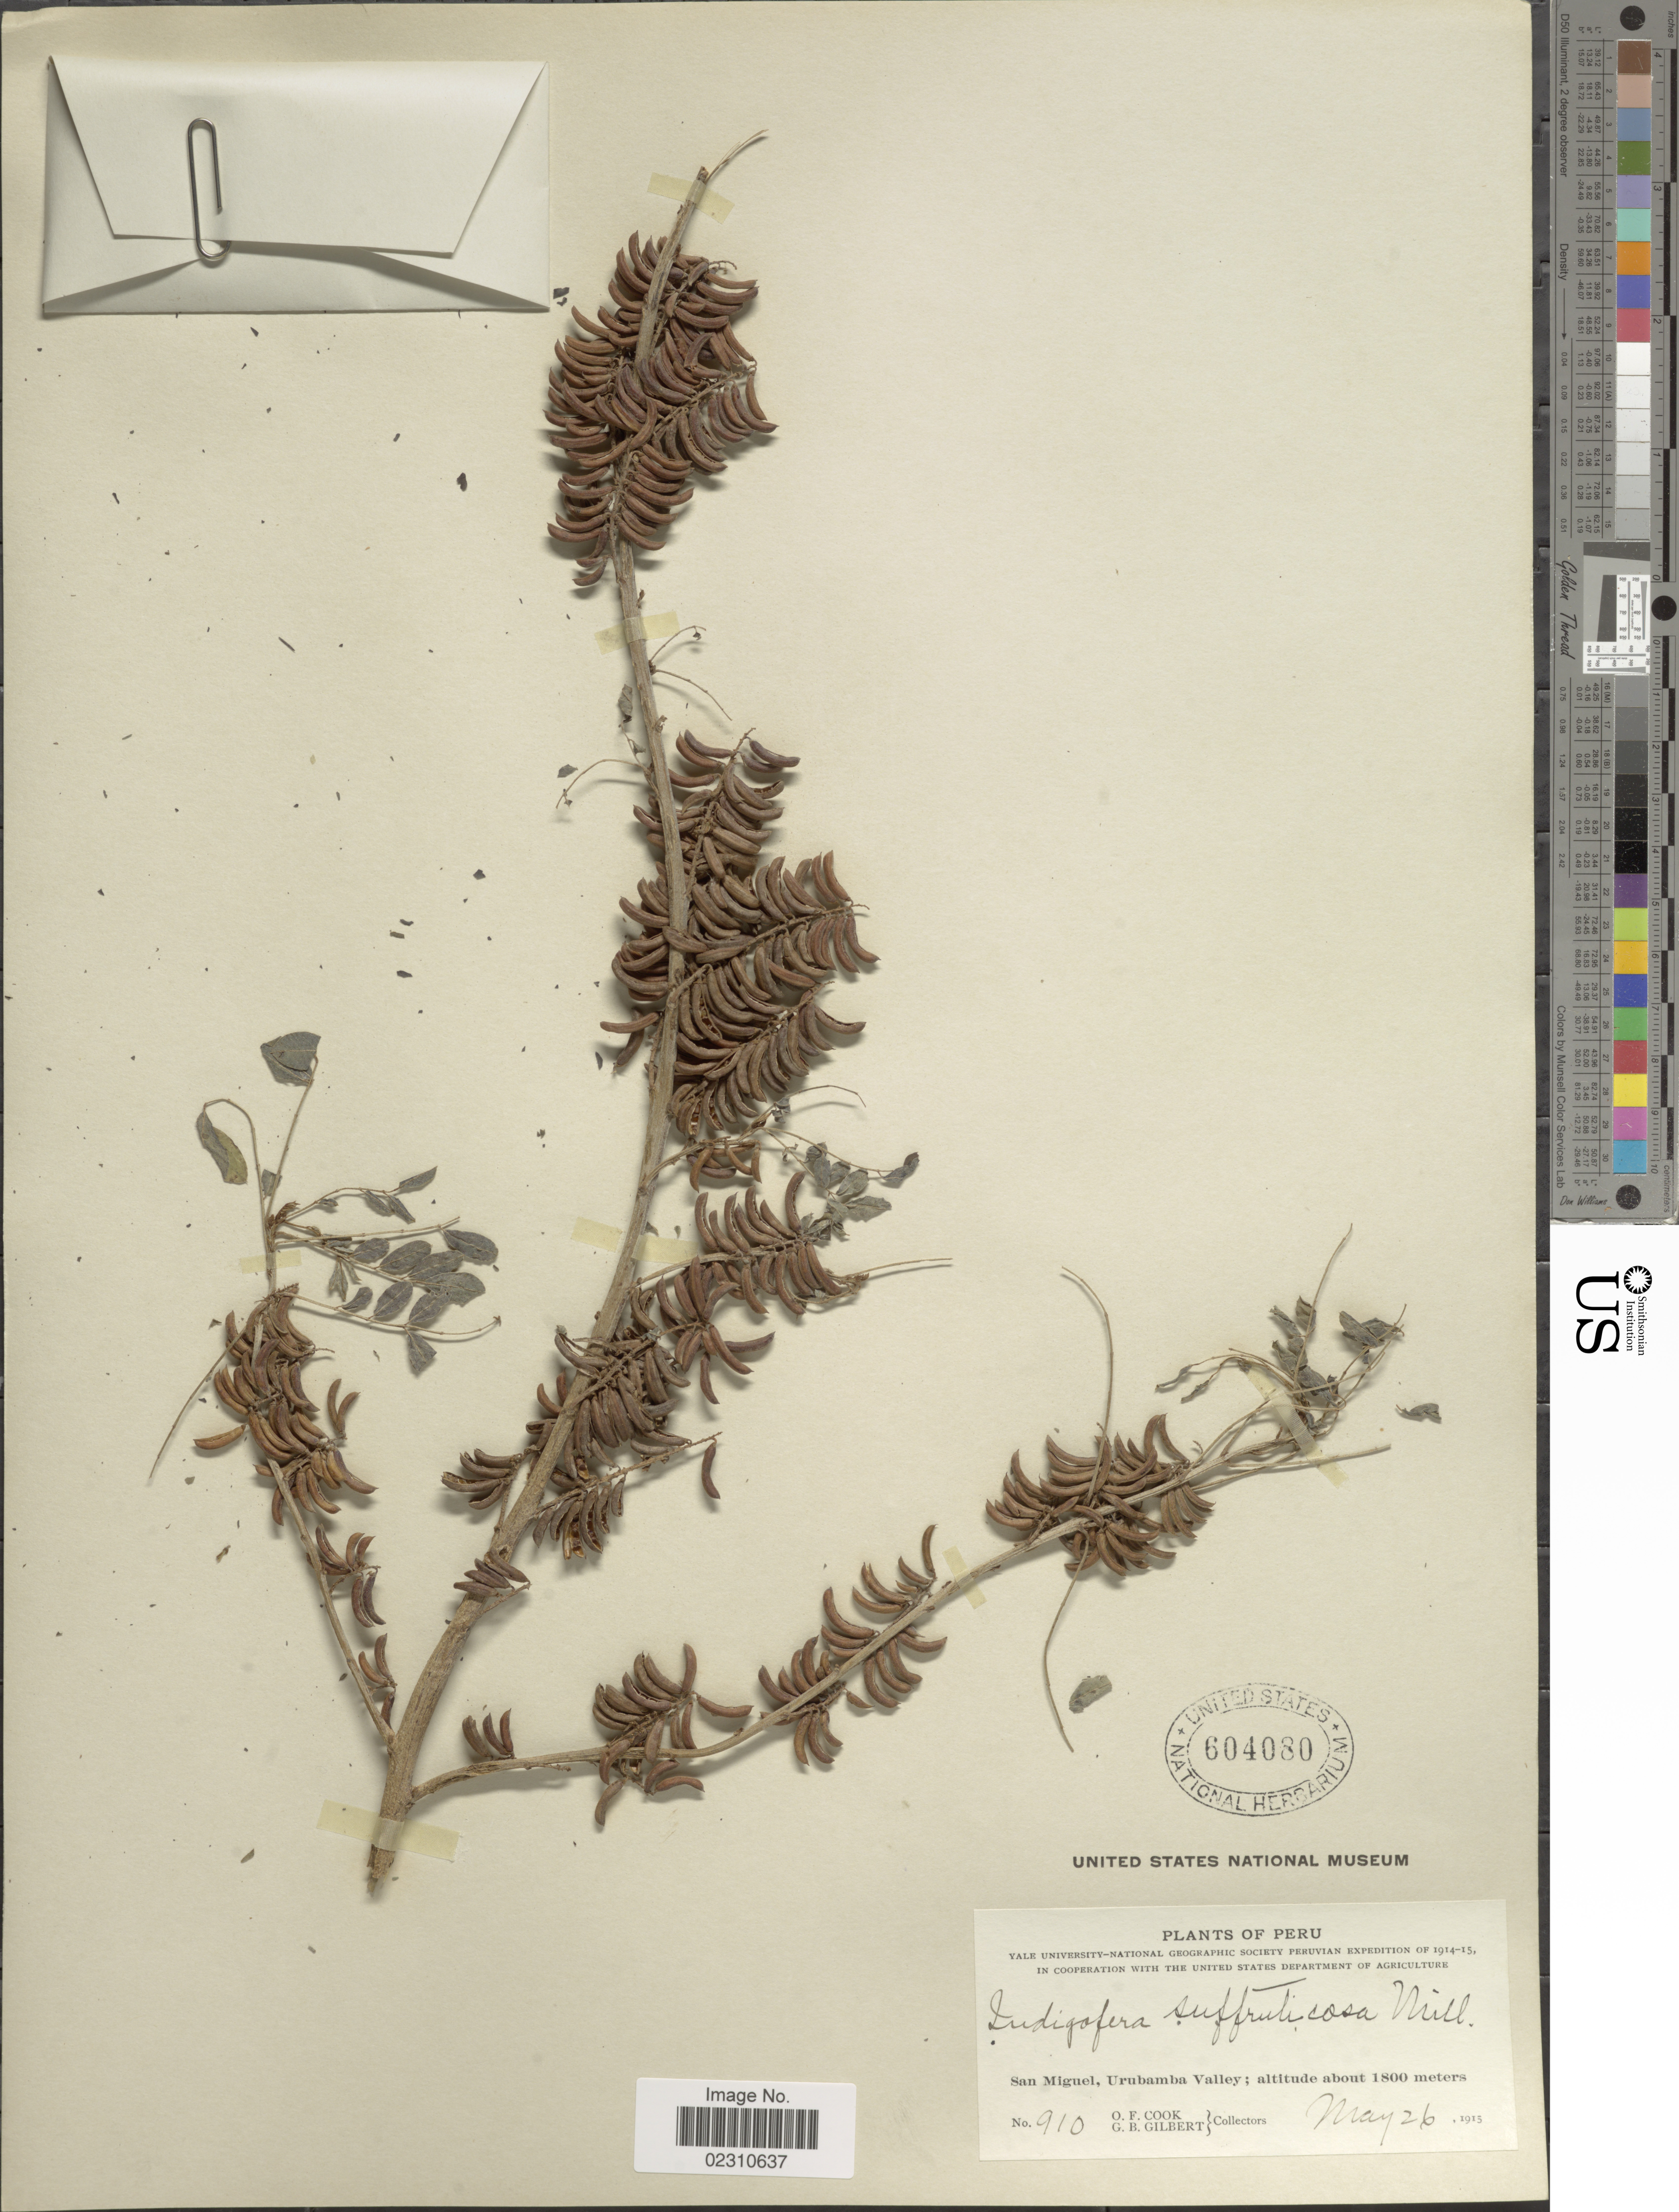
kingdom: Plantae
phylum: Tracheophyta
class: Magnoliopsida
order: Fabales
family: Fabaceae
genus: Indigofera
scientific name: Indigofera suffruticosa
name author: Mill.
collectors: O. F. Cook & G. B. Gilbert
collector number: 910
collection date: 1915-05-26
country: Peru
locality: Peru, San Miguel, Urubamba Valley.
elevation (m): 1800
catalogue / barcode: US 604080